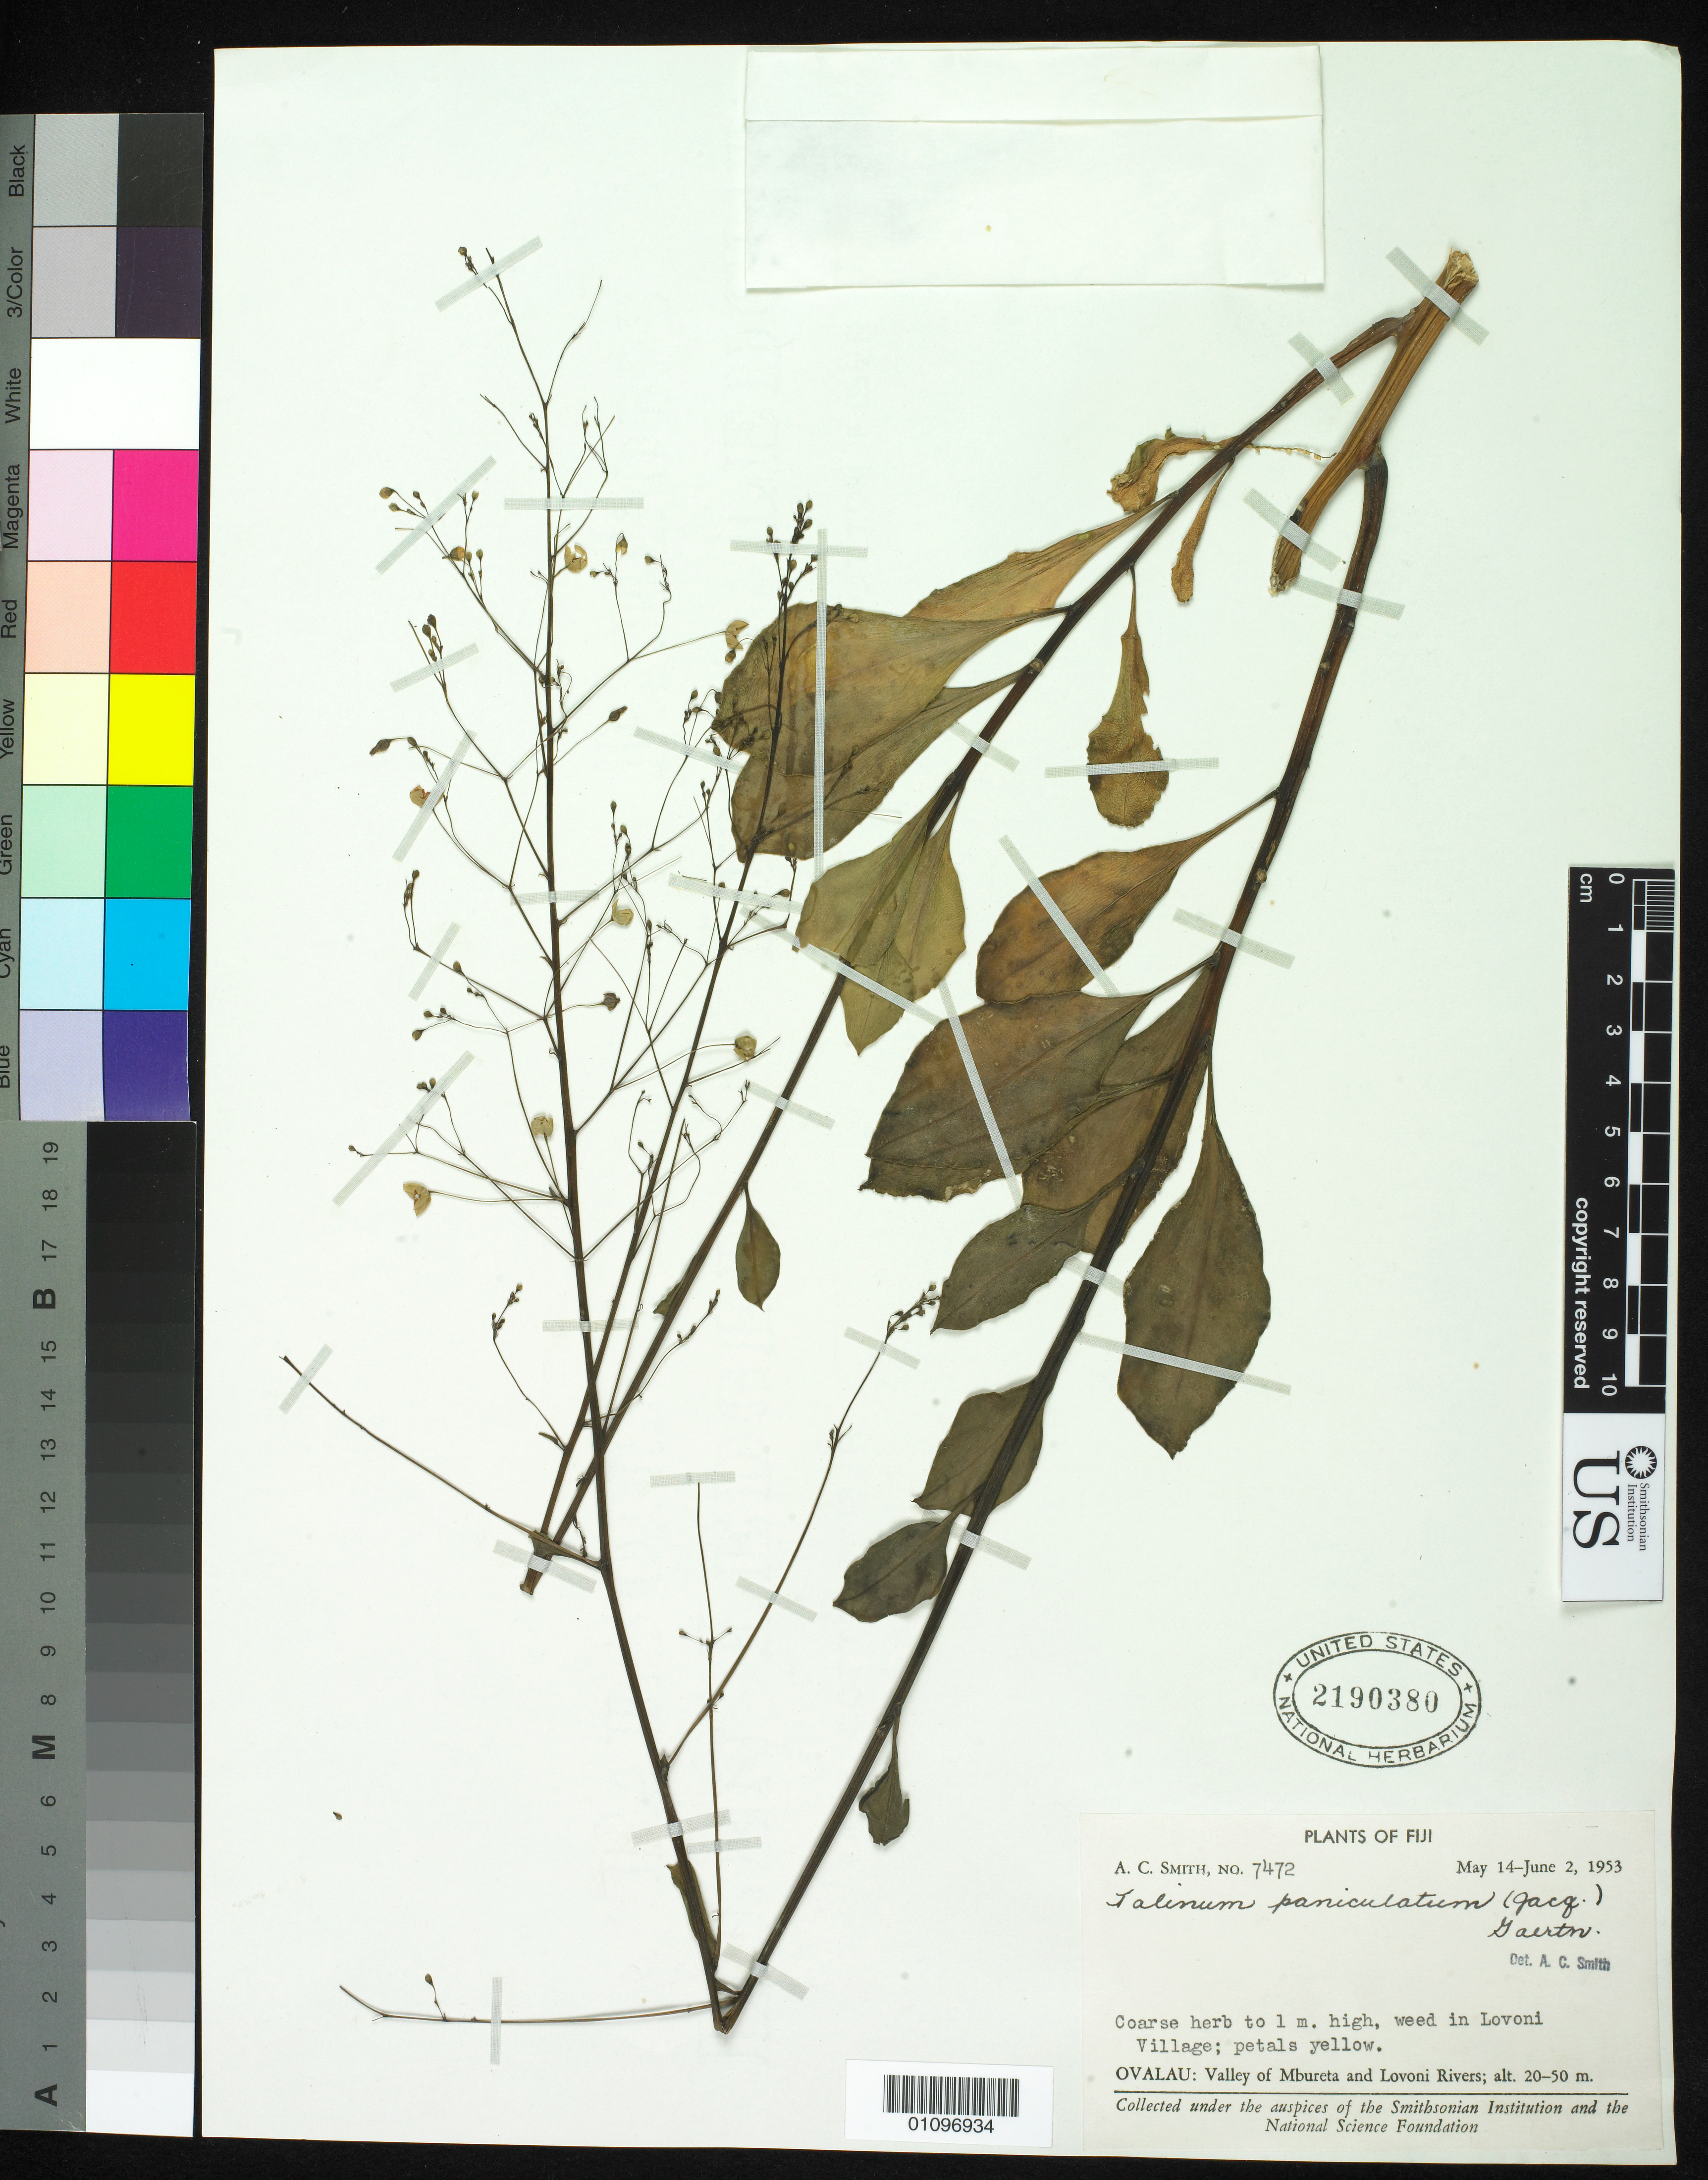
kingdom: Plantae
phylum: Tracheophyta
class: Magnoliopsida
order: Caryophyllales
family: Talinaceae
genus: Talinum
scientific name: Talinum paniculatum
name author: (Jacq.) Gaertn.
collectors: A. C. Smith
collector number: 7472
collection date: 1953-05-14/1953-06-02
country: Fiji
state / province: Ovalau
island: Viti Levu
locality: Valley of Mbureta and Lovoni Rivers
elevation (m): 20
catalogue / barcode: US 2190380